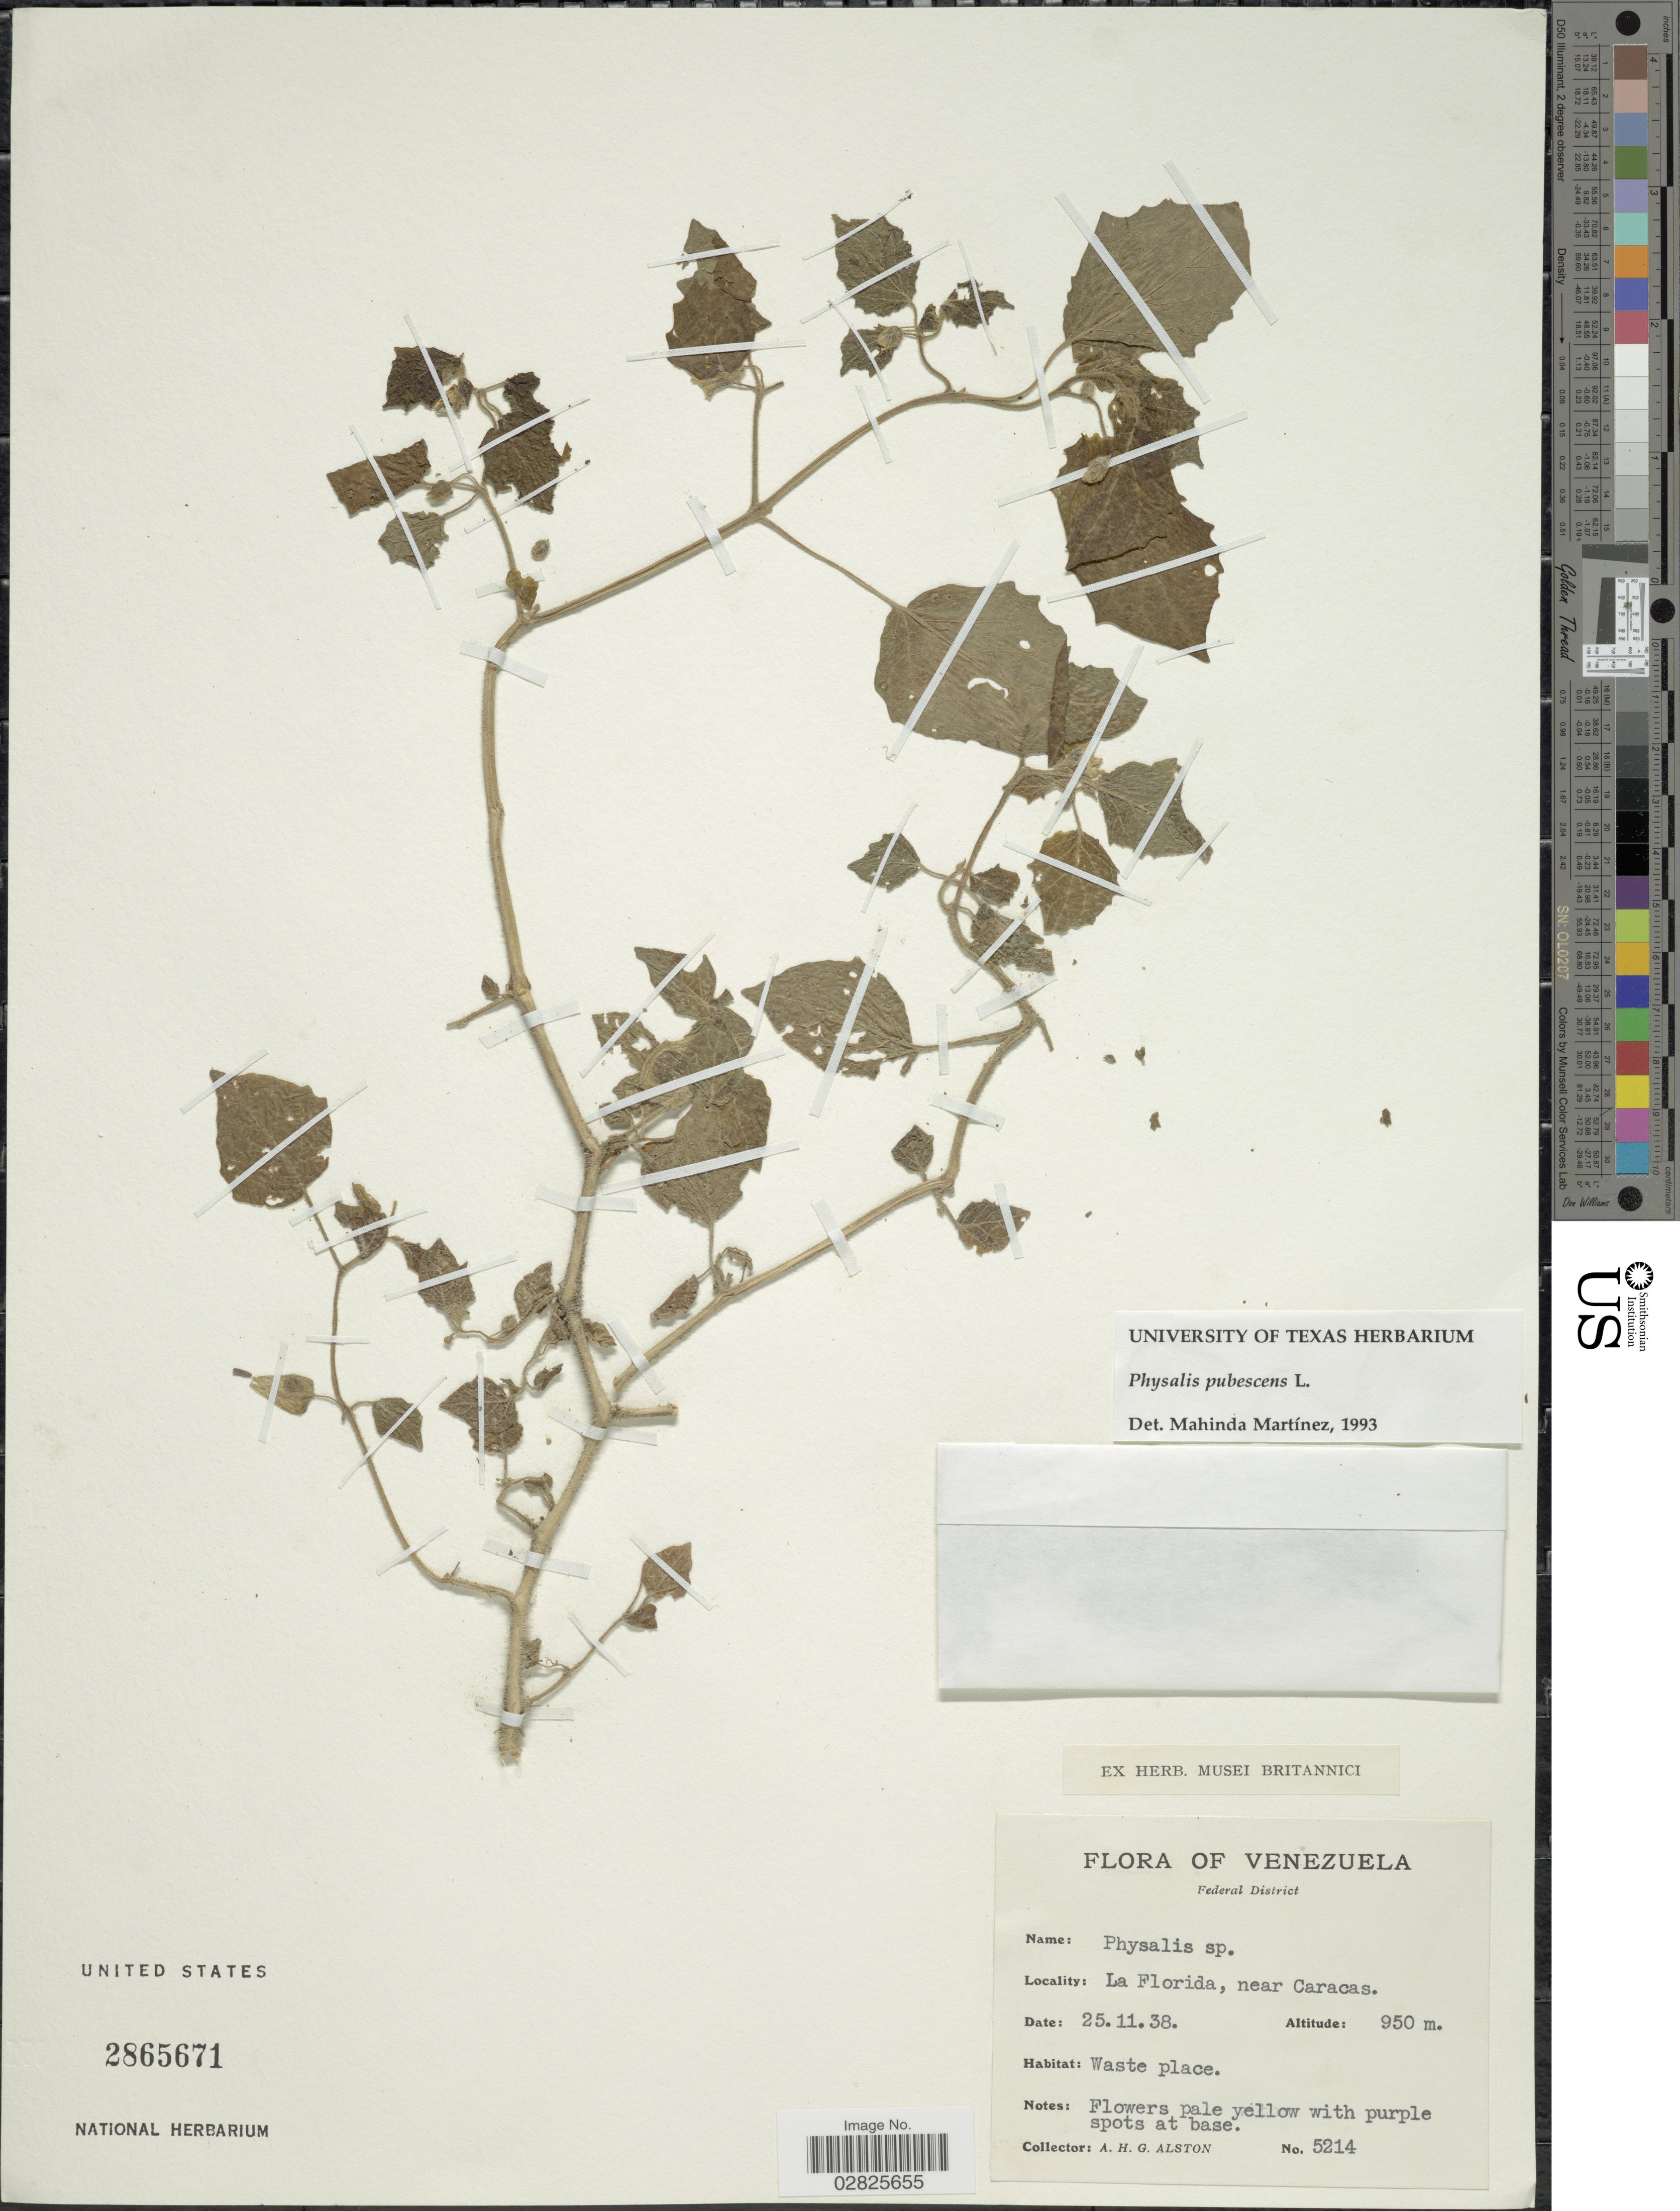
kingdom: Plantae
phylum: Tracheophyta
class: Magnoliopsida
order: Solanales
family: Solanaceae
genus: Physalis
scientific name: Physalis pubescens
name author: L.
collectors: A. H. Alston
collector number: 5214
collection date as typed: Transcribed d/m/y: 25/11/38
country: Venezuela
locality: Federal District. La Florida, near Caracas.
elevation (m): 950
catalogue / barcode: US 2865671